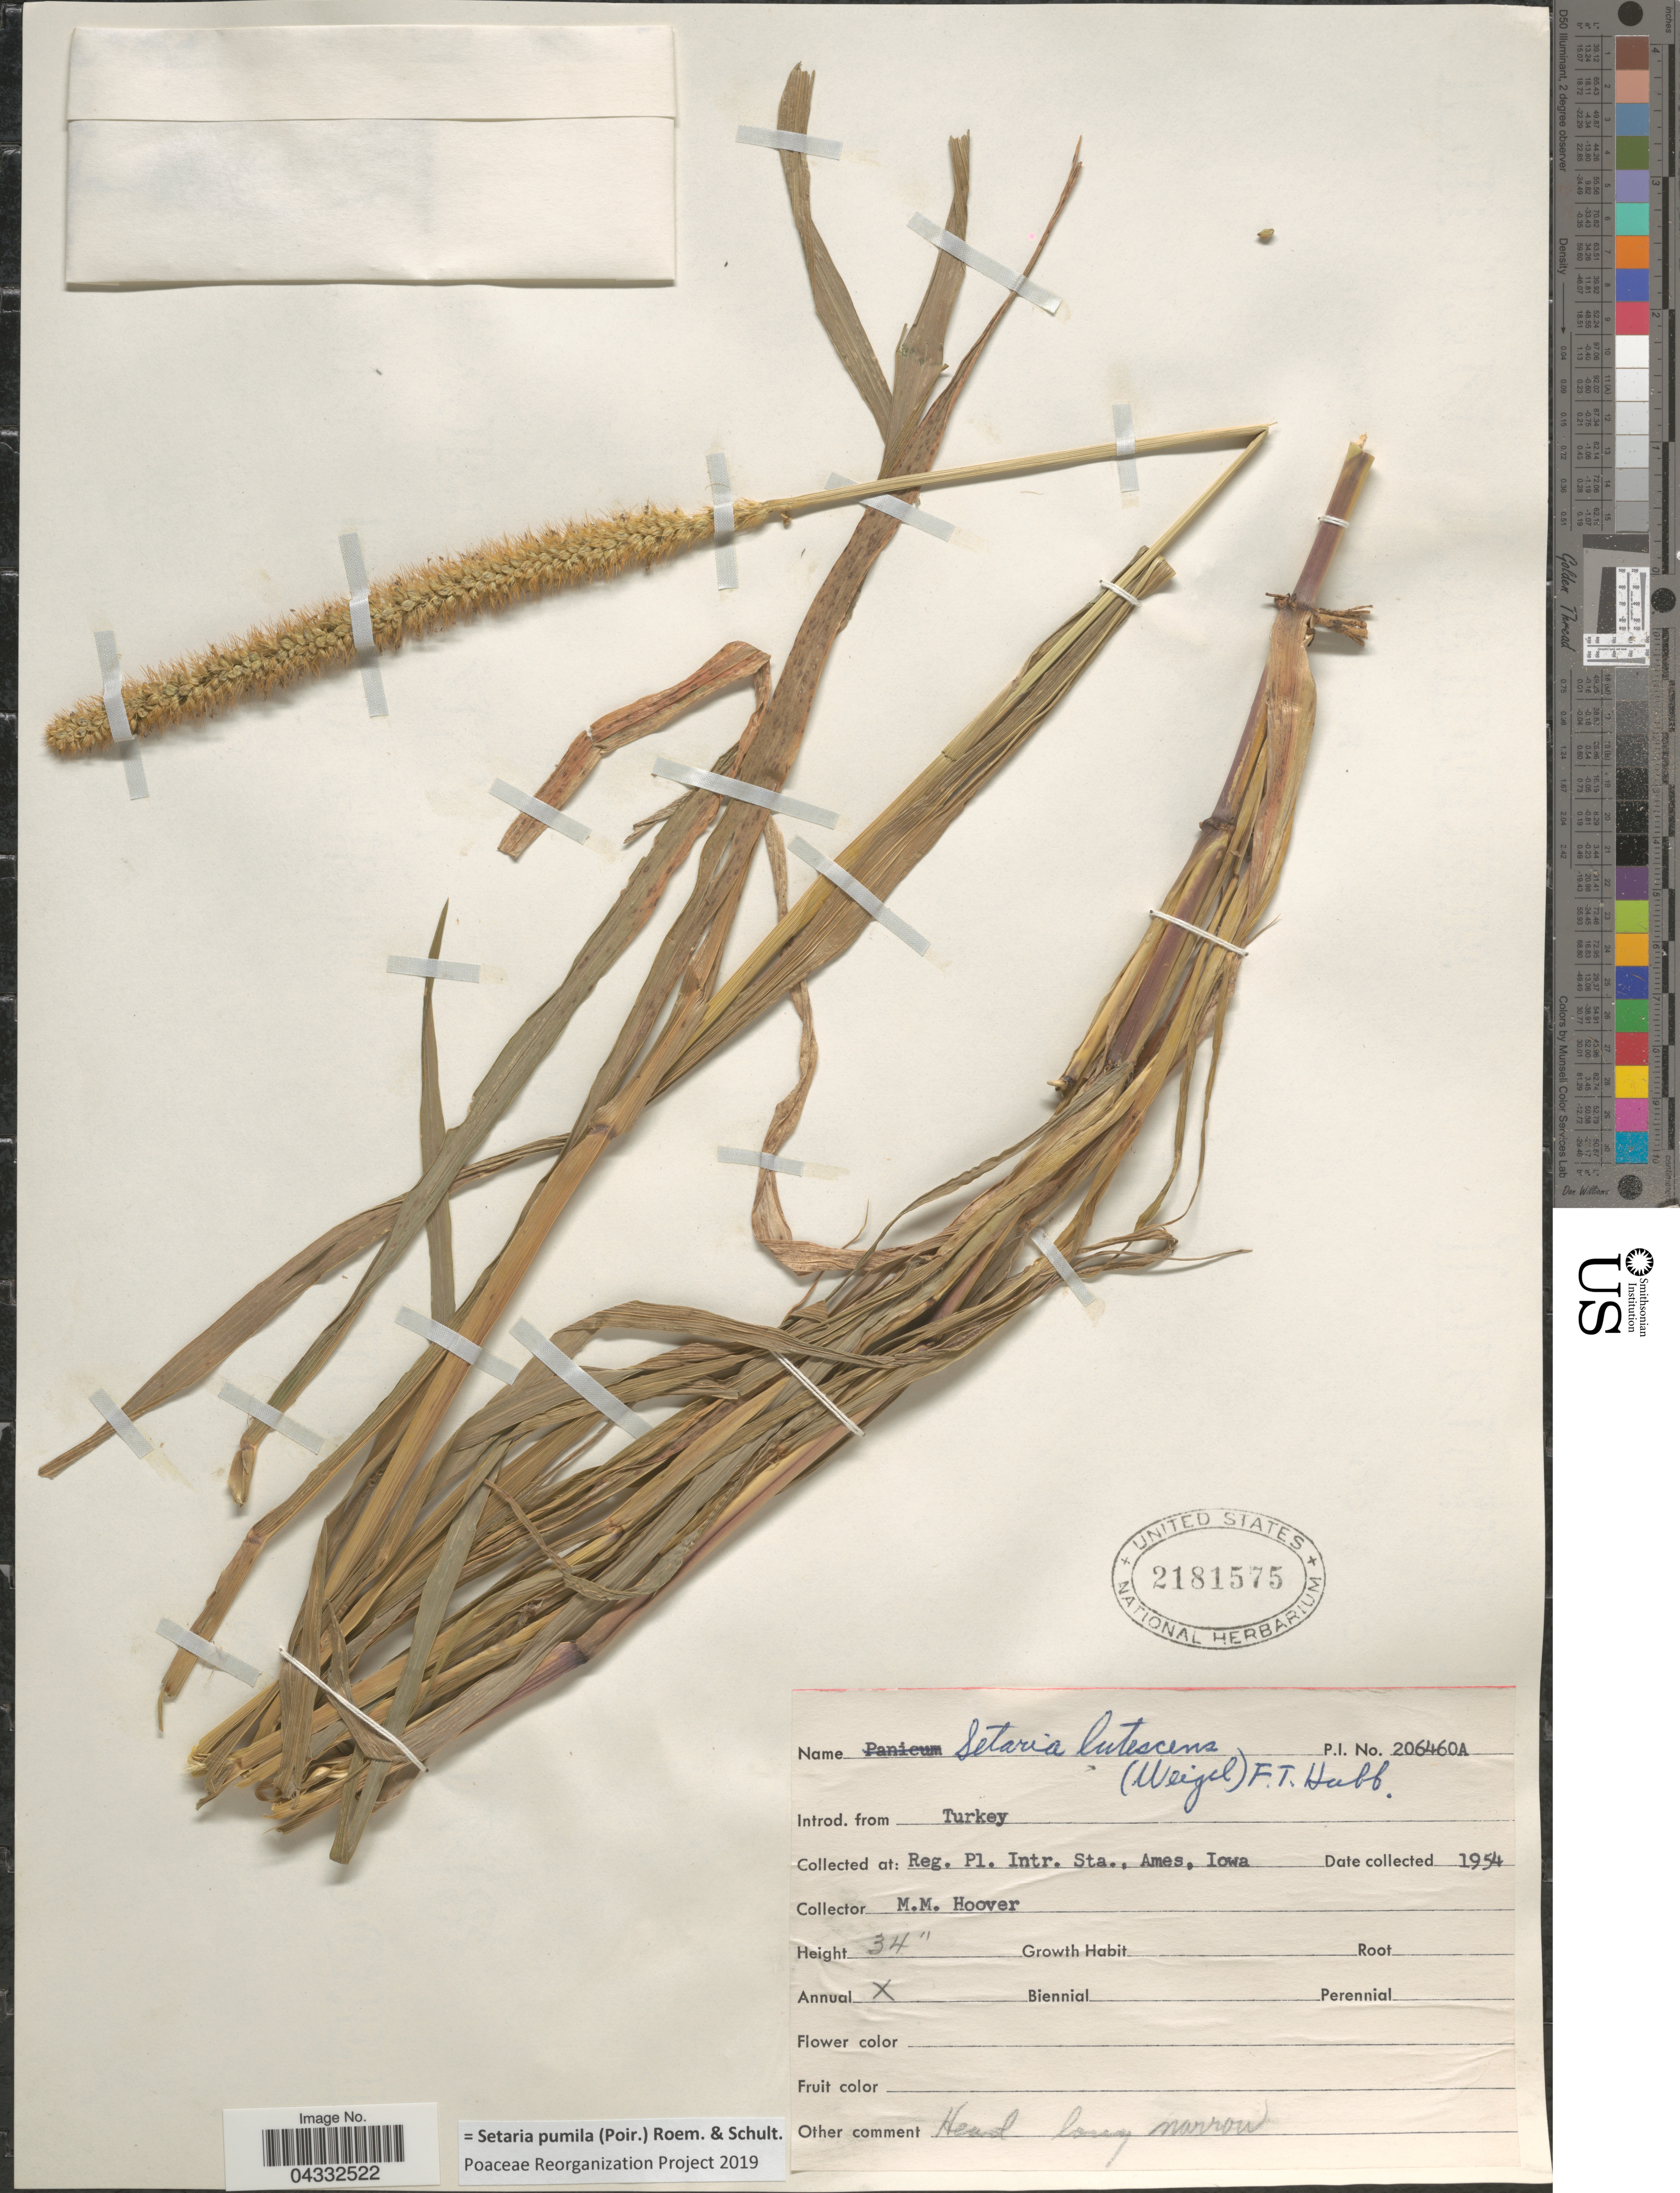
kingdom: Plantae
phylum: Tracheophyta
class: Liliopsida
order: Poales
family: Poaceae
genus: Setaria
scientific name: Setaria pumila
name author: (Poir.) Roem. & Schult.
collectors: M. Hoover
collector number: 206460A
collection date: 1954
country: United States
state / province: Iowa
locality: Reg. Pl. Intr. Sta., Ames.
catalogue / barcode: US 2181575